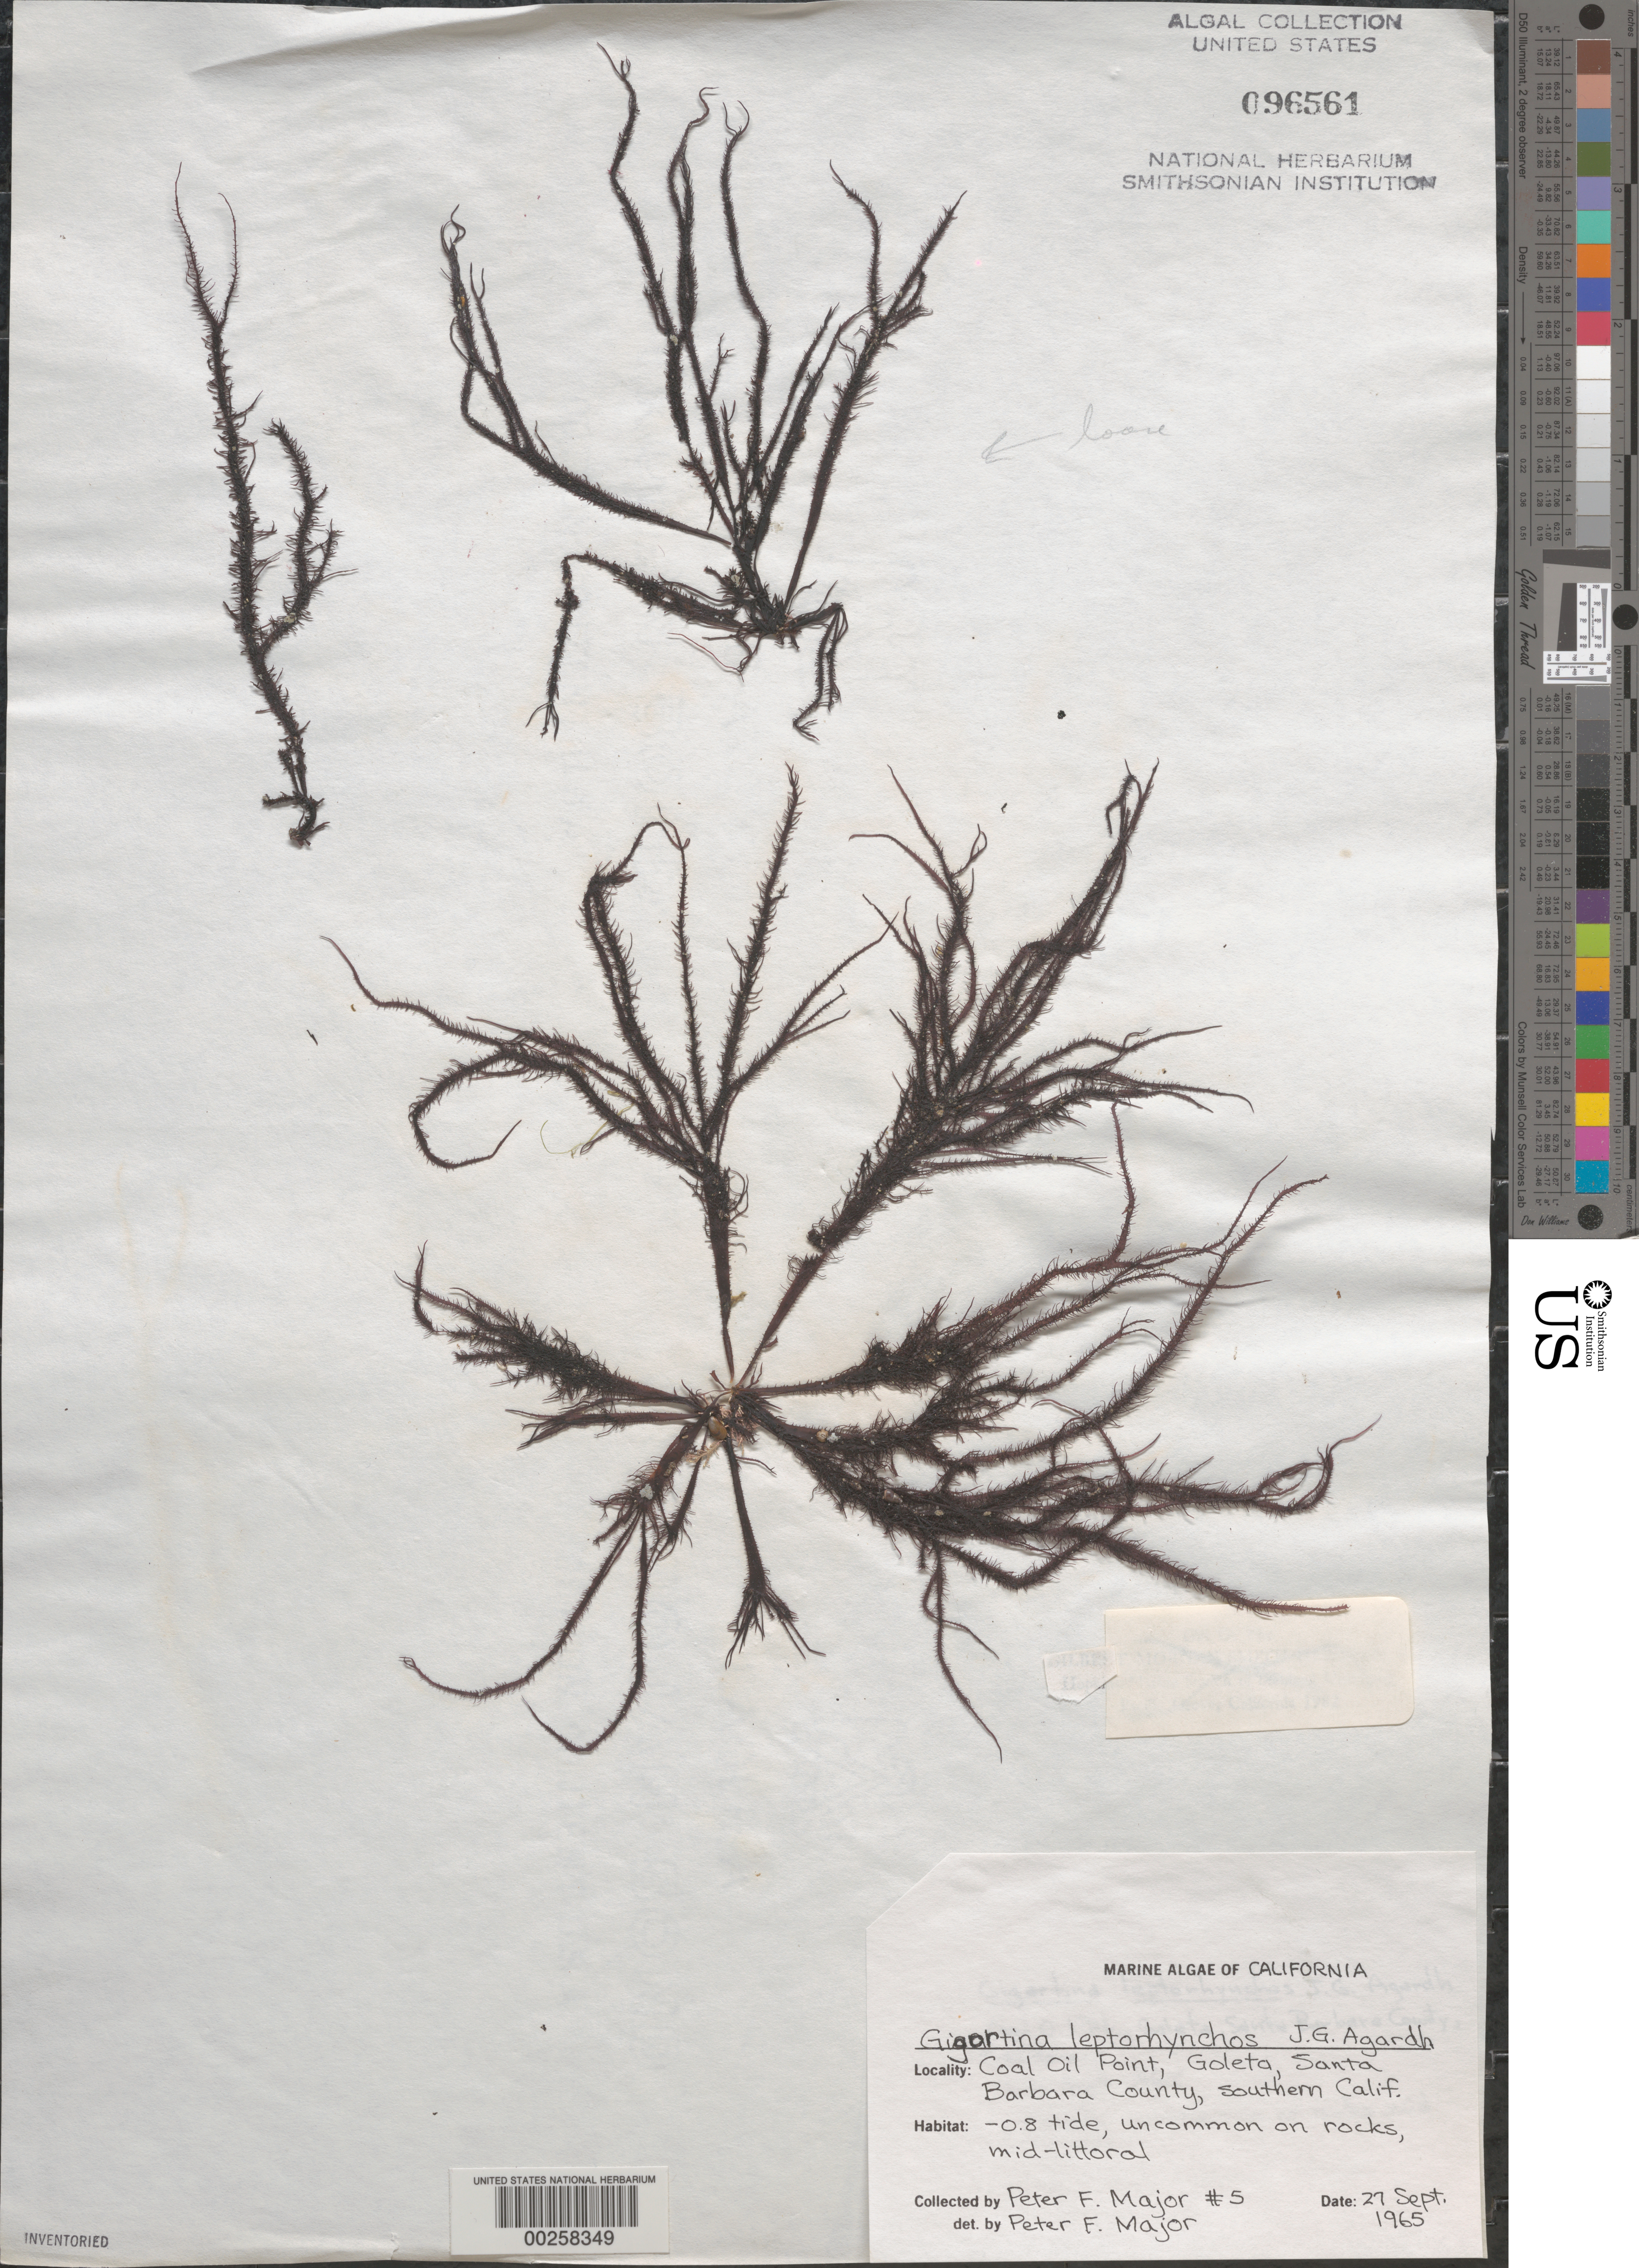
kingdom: Plantae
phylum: Rhodophyta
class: Florideophyceae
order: Gigartinales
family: Gigartinaceae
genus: Mazzaella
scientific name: Mazzaella leptorhynchos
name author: (J. Agardh) Leister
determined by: Algae name updating Project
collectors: P. Major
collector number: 5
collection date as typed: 27 Sep 1965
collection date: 1965-09-27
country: United States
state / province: California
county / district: Santa Barbara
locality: Coal Oil Point, Goleta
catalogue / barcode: US 96561